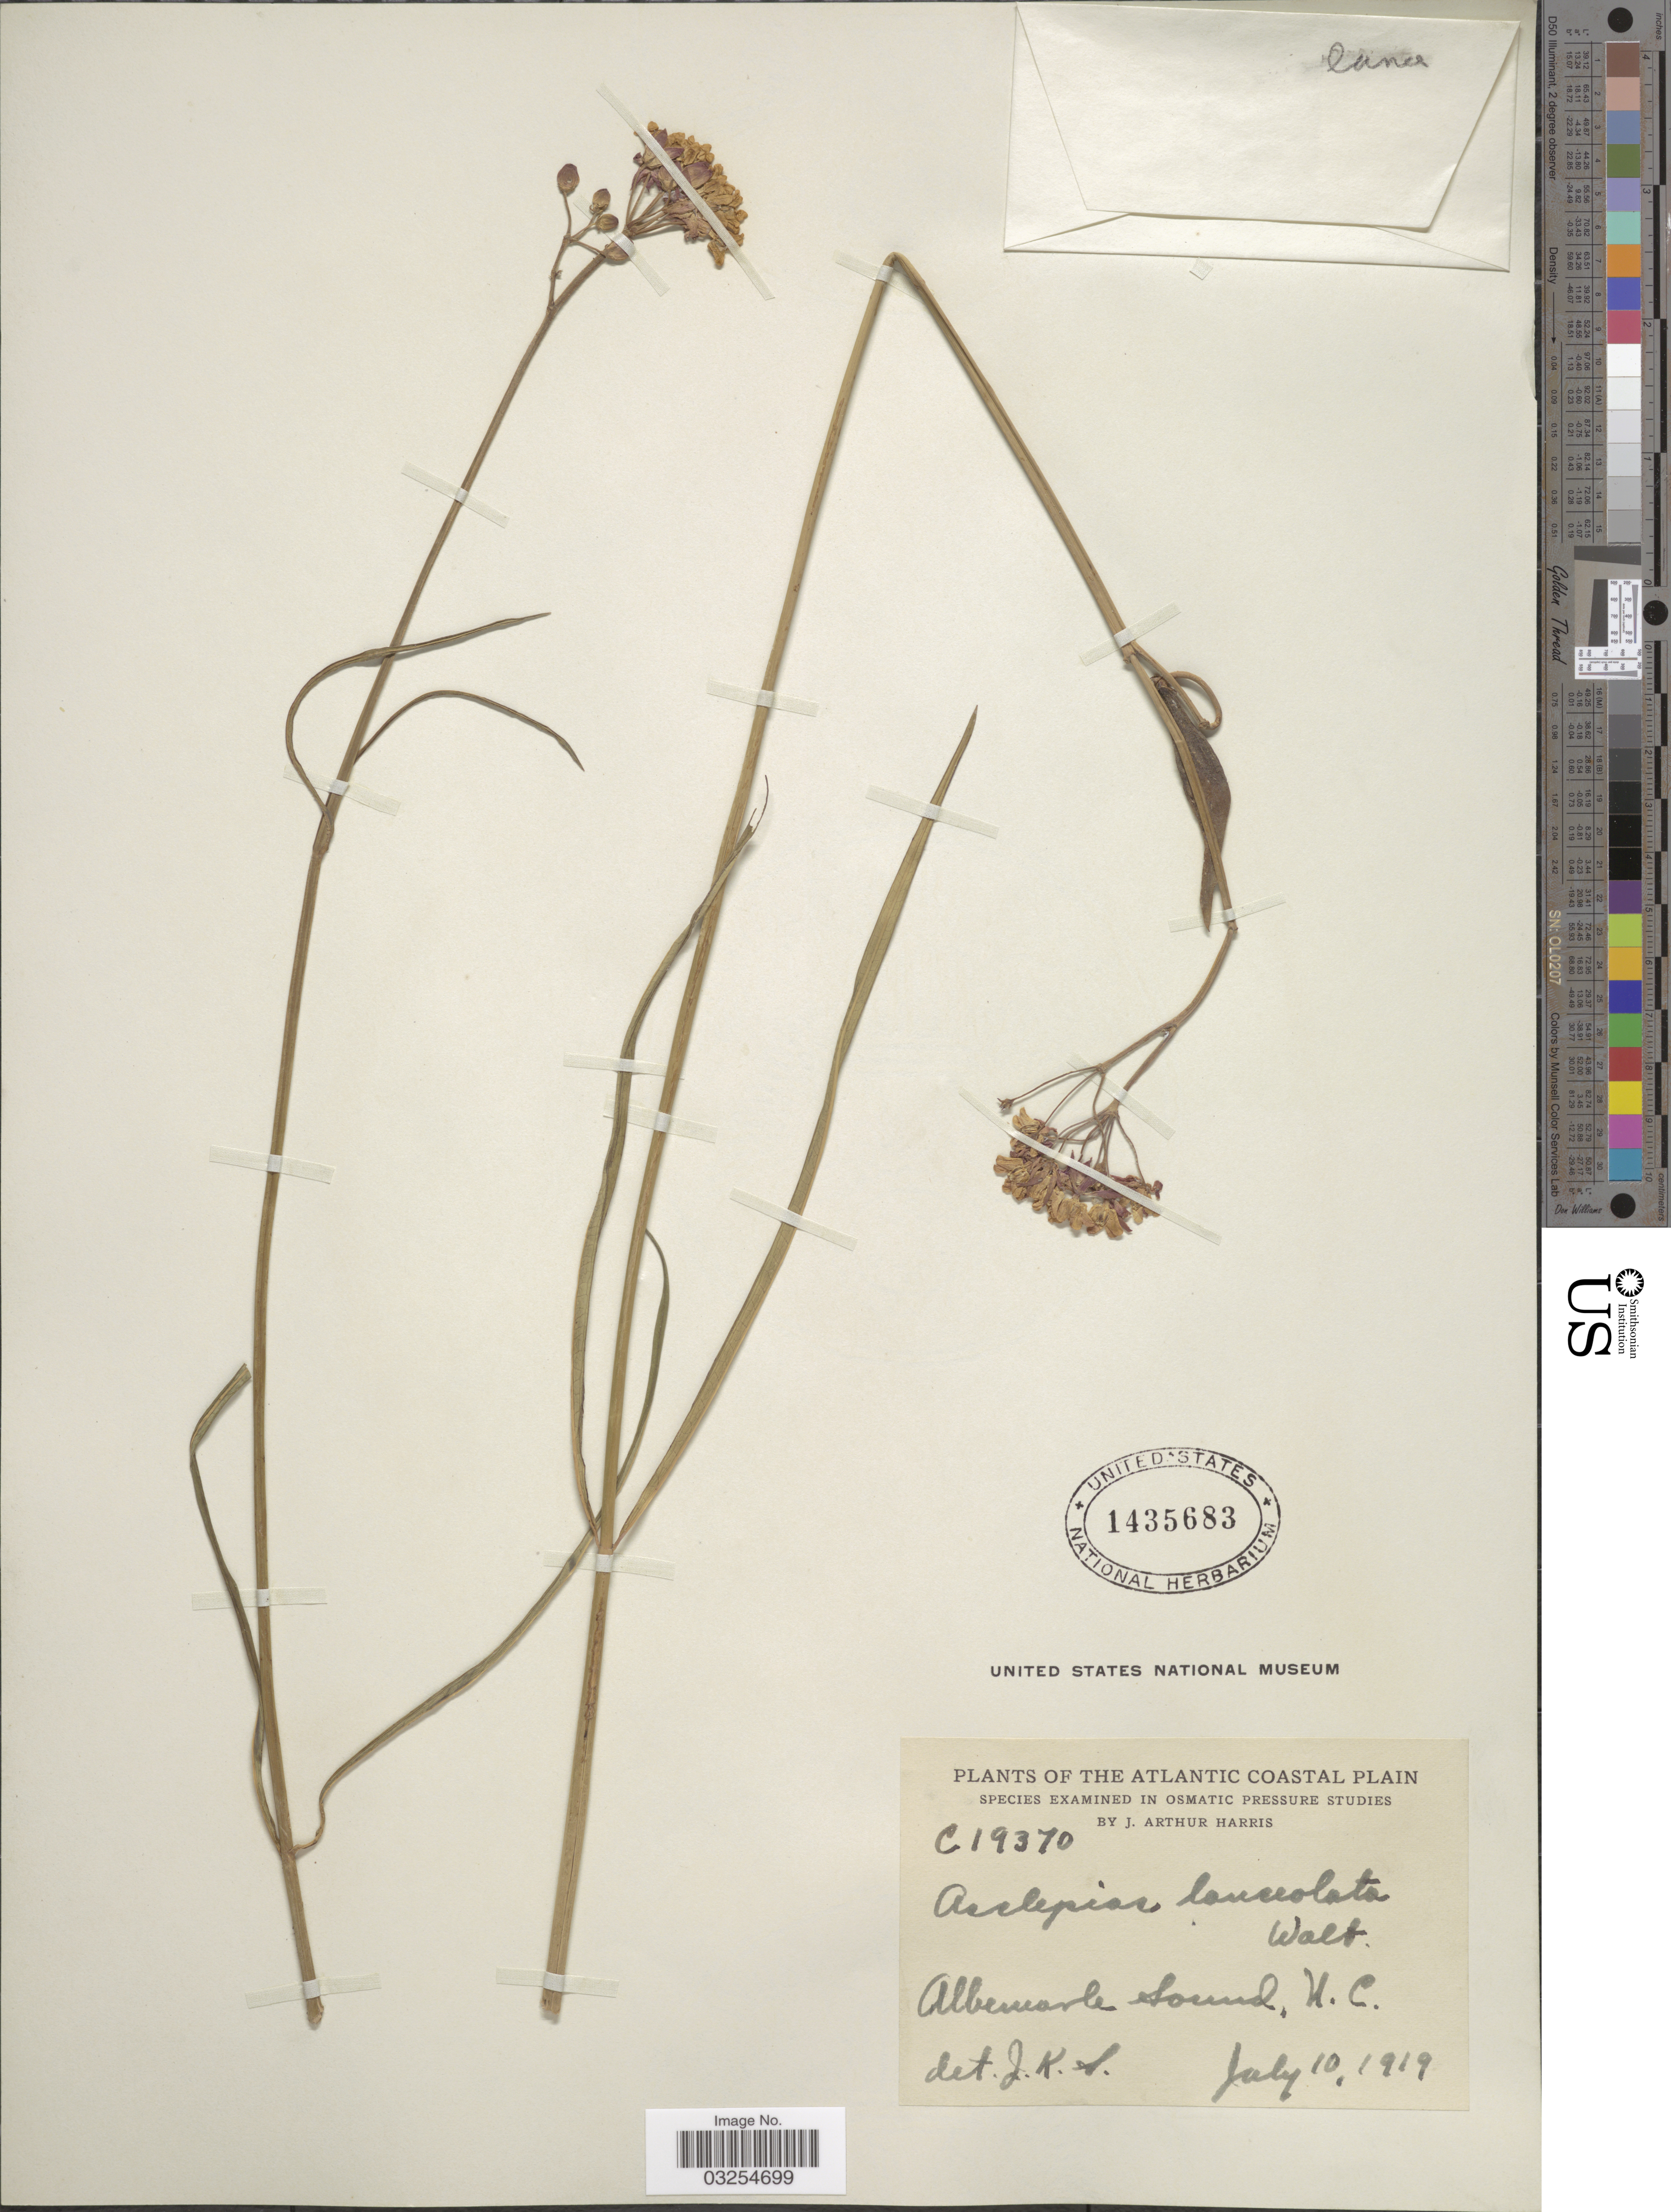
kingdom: Plantae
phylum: Tracheophyta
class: Magnoliopsida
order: Gentianales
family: Apocynaceae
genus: Asclepias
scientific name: Asclepias lanceolata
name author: Walter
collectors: J. A. Harris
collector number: C19370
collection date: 1919-07-10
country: United States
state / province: North Carolina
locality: The Atlantic Coastal Plain. Albemarle Sound.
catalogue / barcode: US 1435683